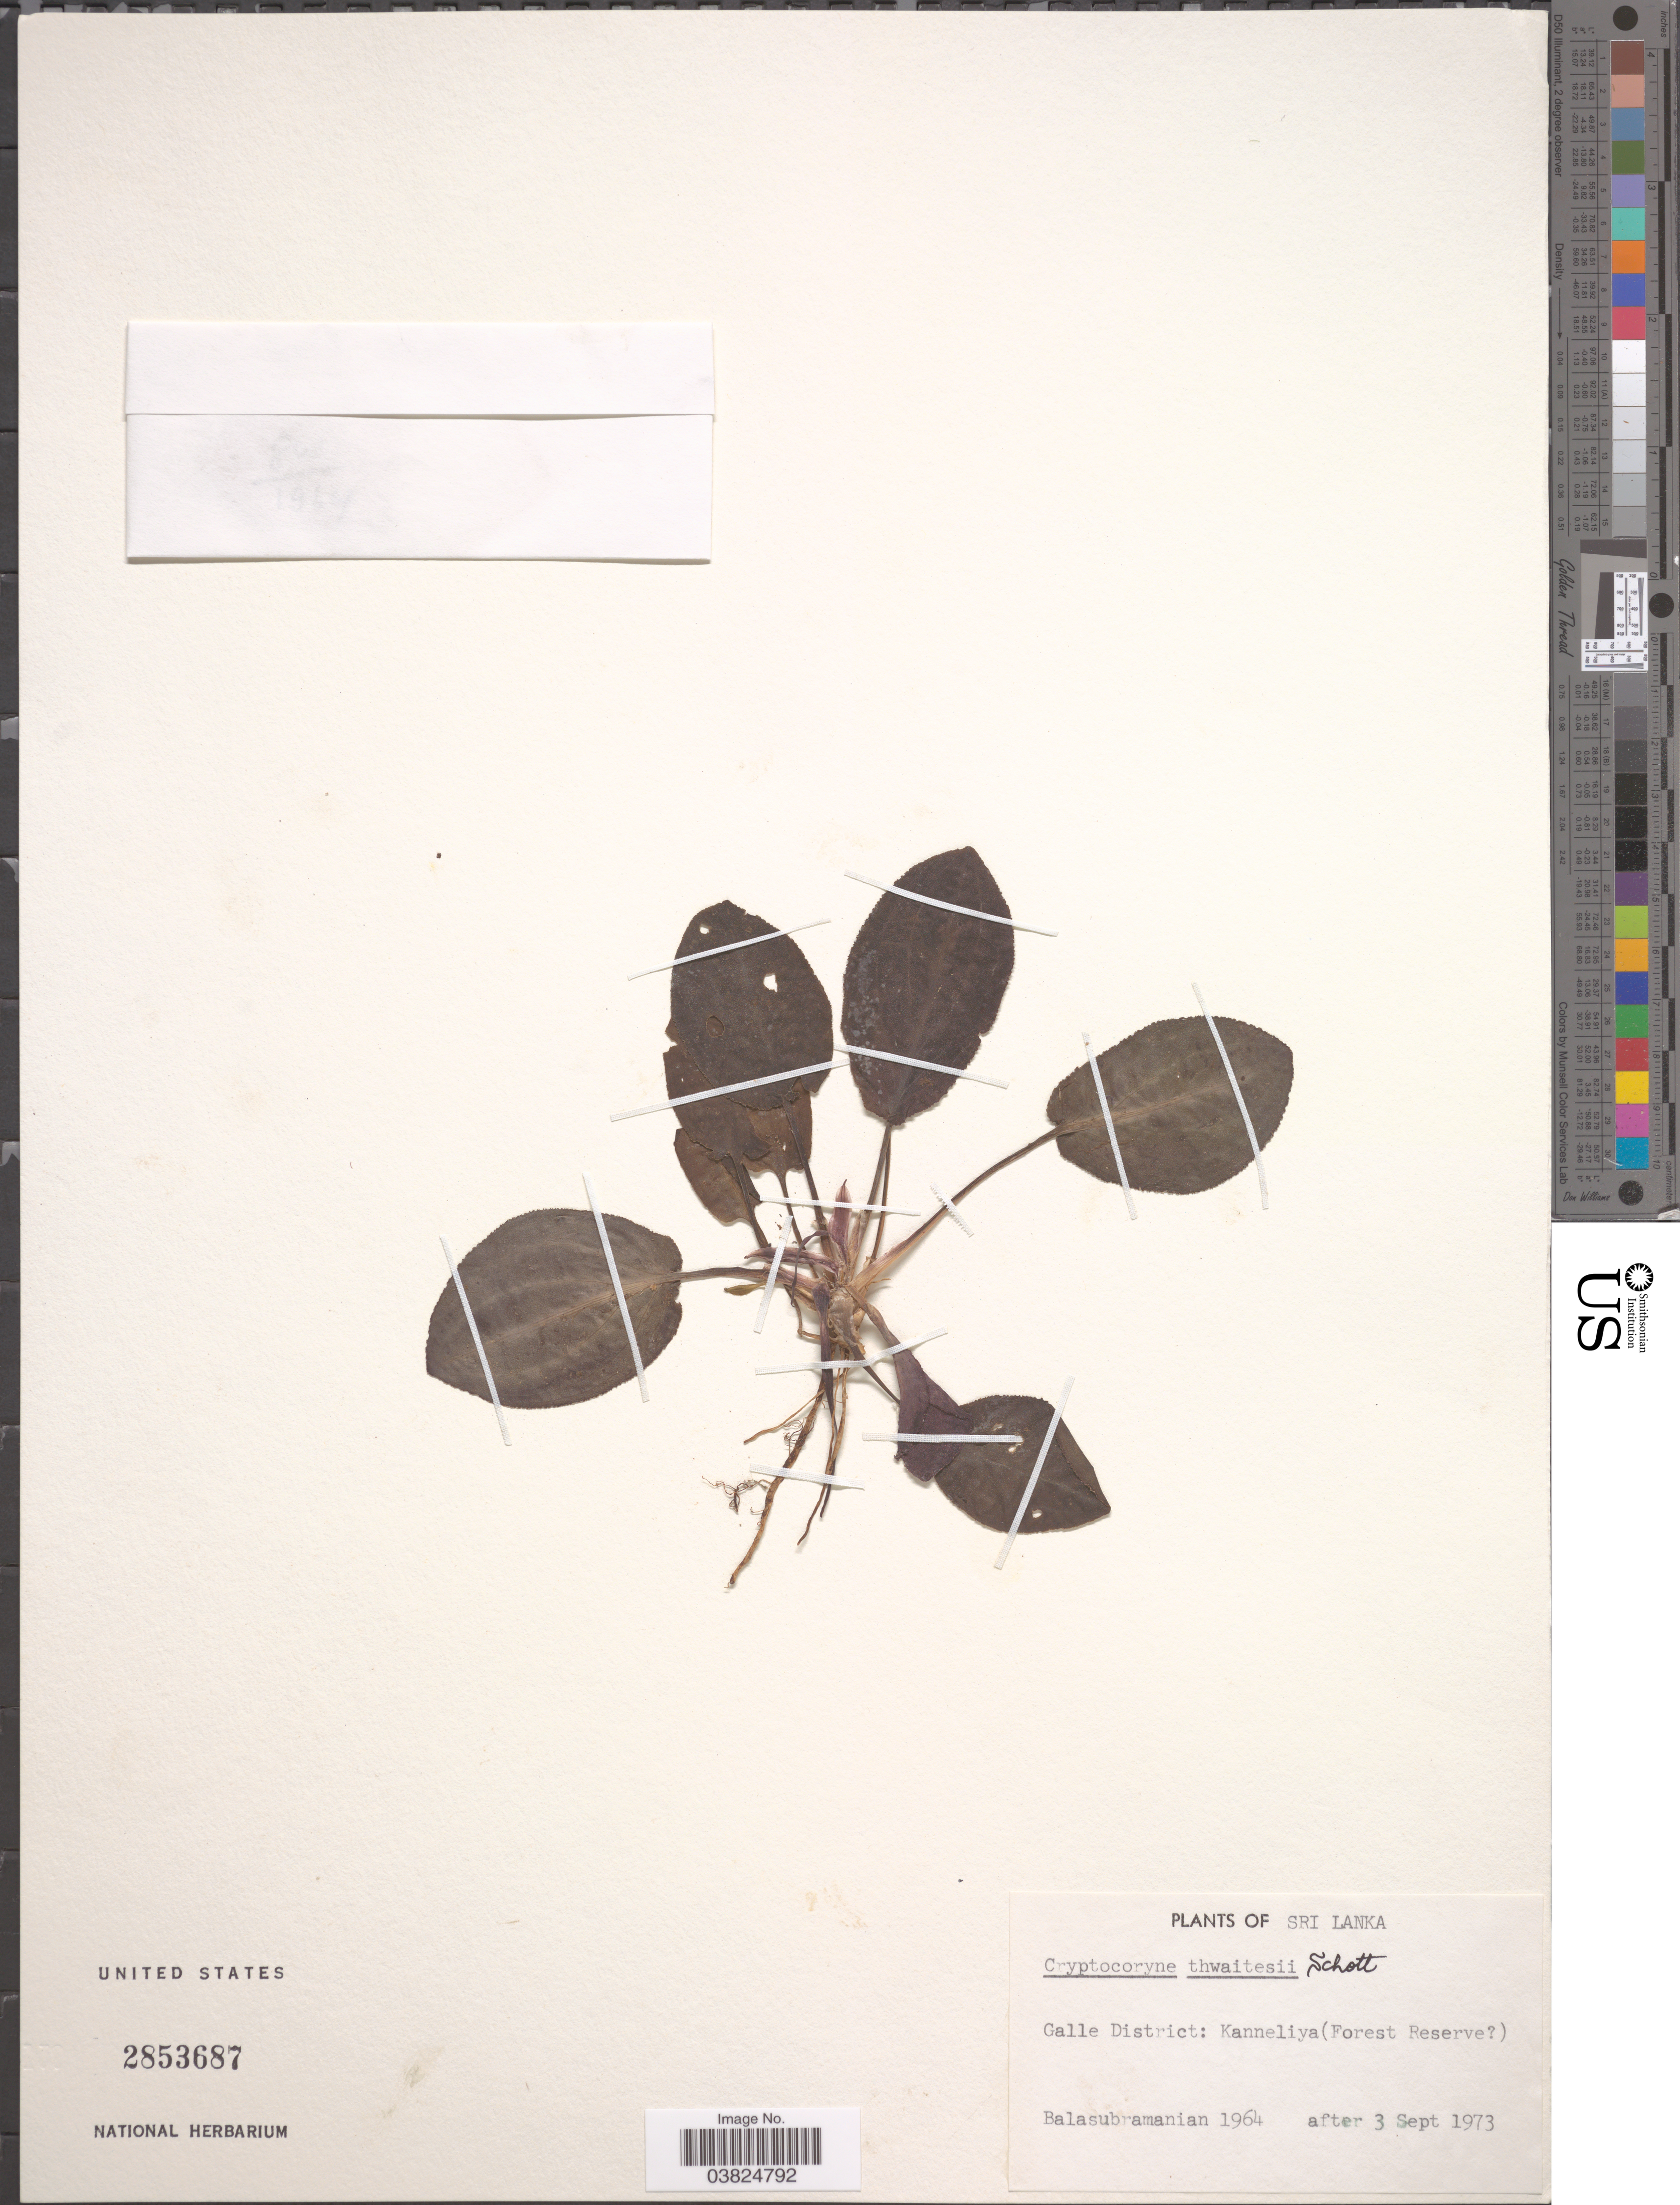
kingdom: Plantae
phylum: Tracheophyta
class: Liliopsida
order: Alismatales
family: Araceae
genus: Cryptocoryne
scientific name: Cryptocoryne thwaitesii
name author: Schott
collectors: S. Balasubramanian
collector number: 1964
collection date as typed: after 3 Sept 1973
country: Sri Lanka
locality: Galle District: Kanneliya (Forest Reserve [unsure placement]).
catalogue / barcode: US 2853687